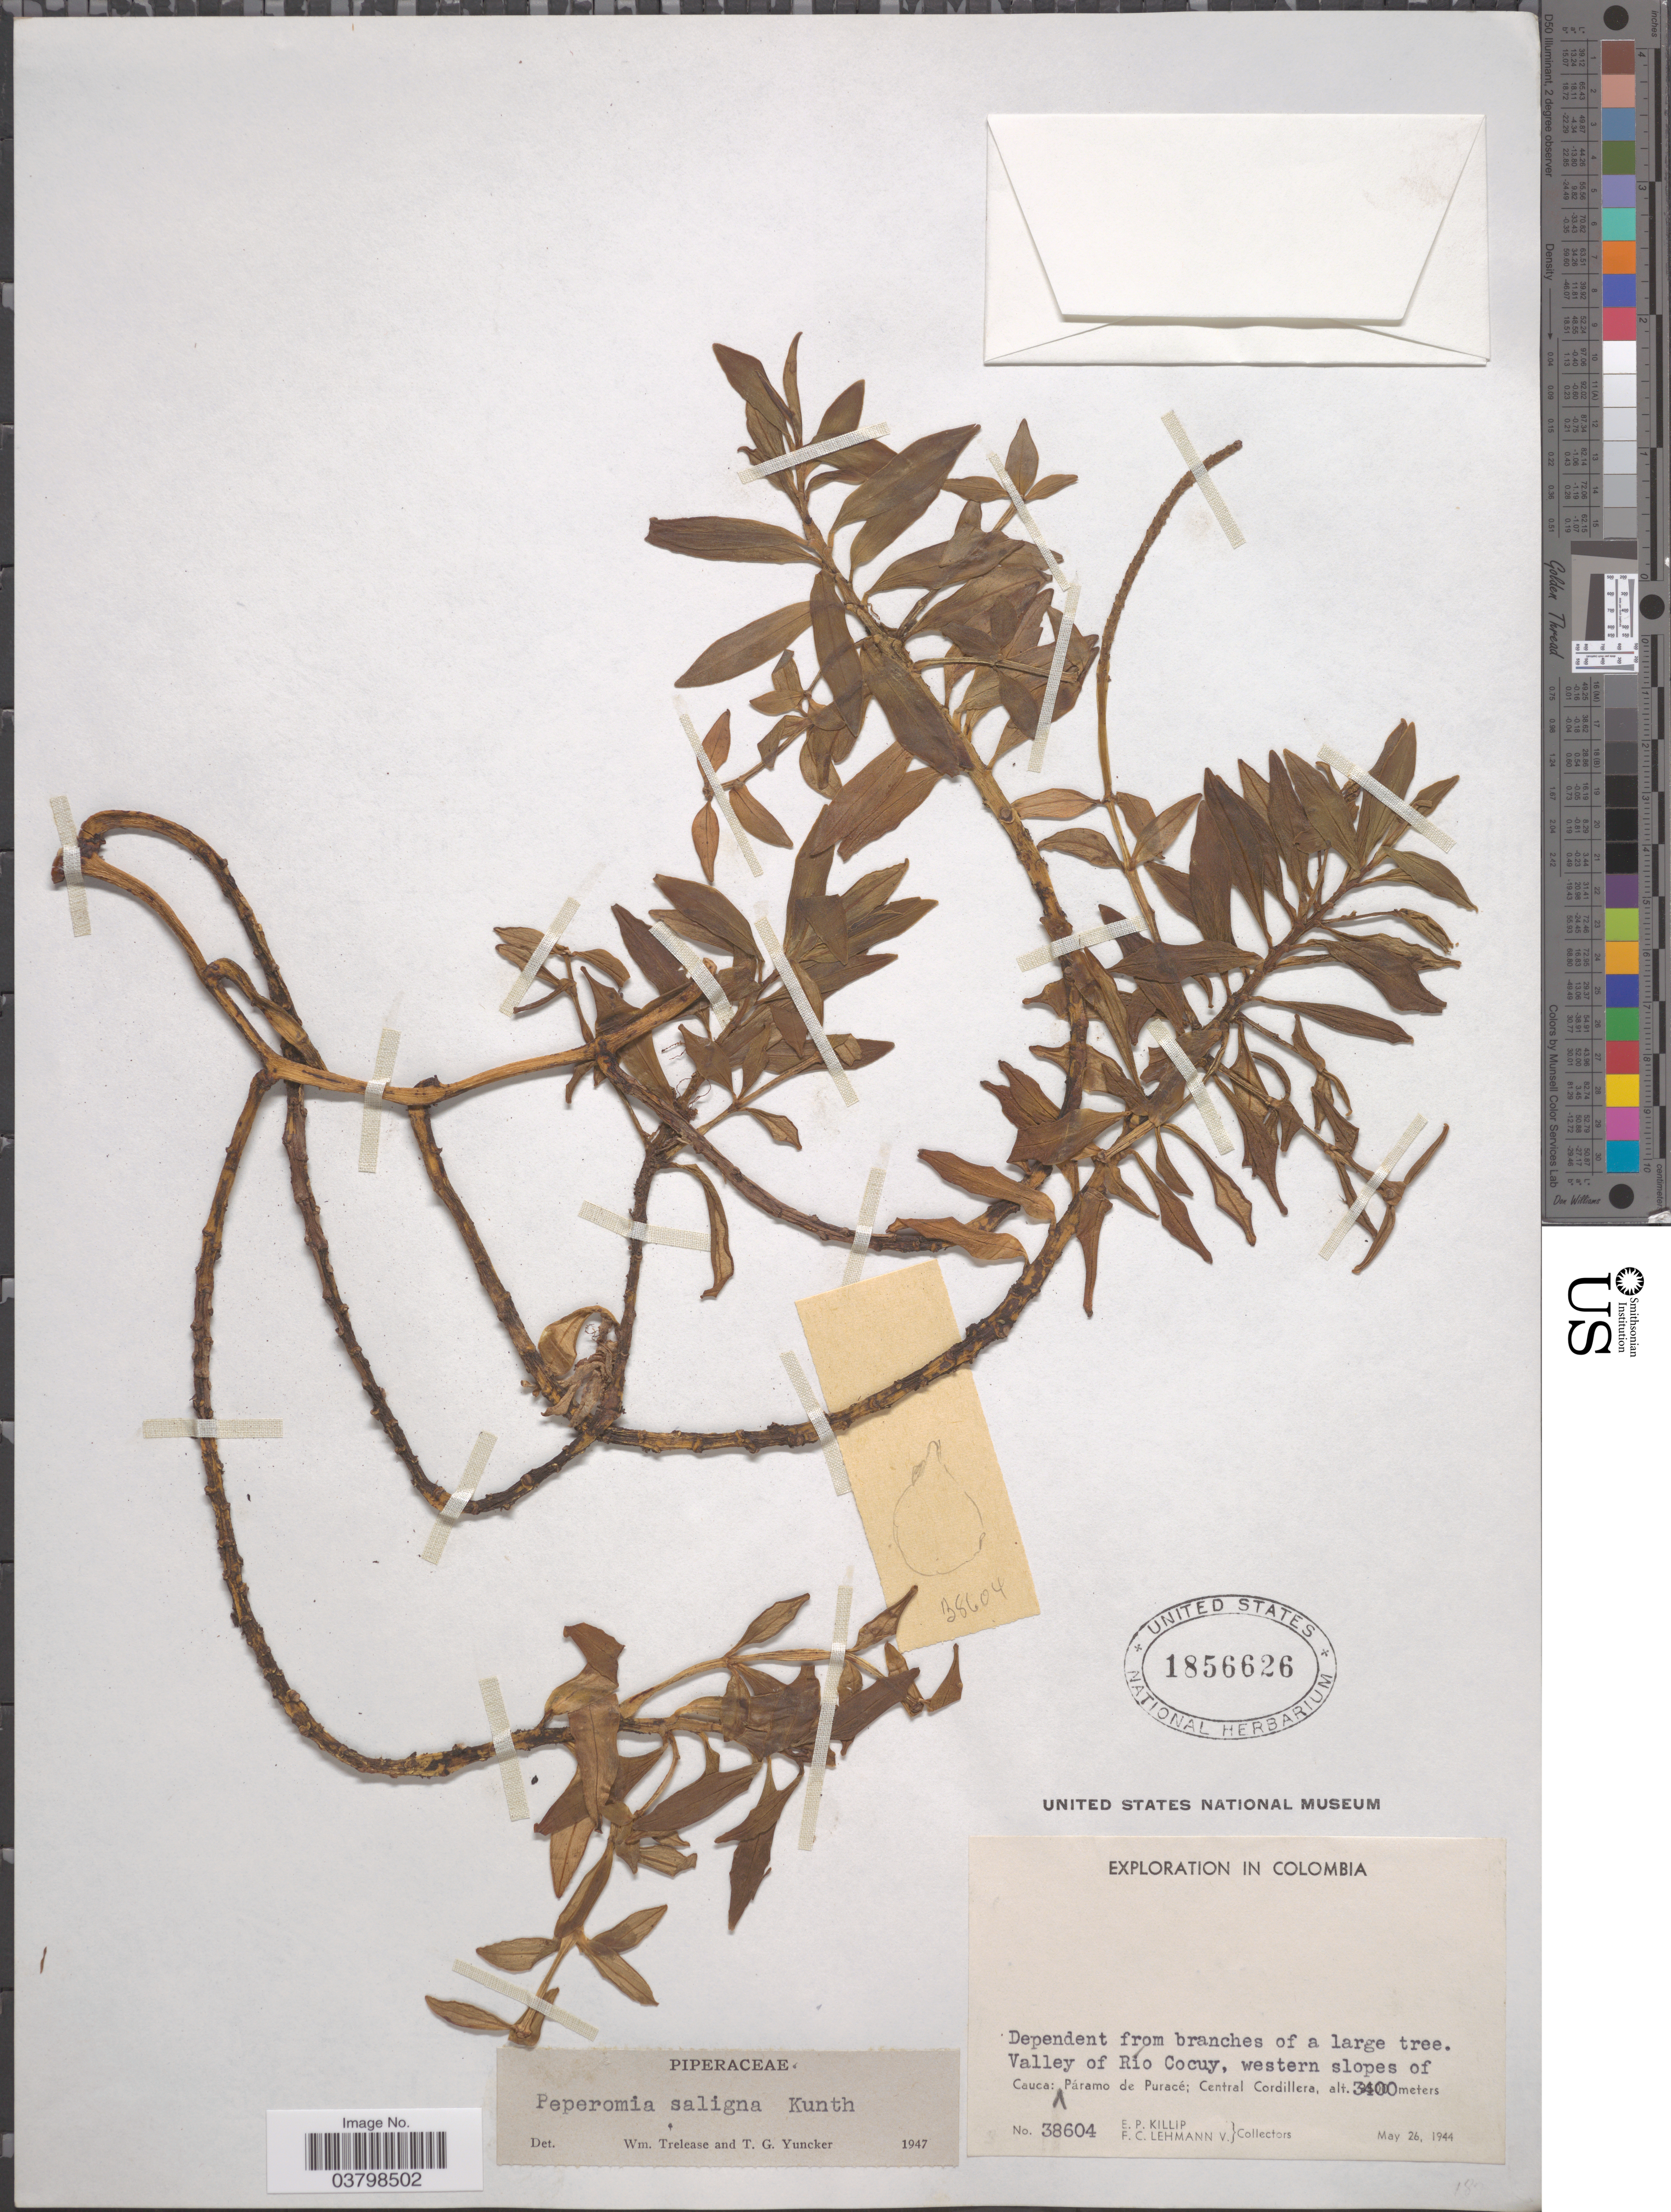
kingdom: Plantae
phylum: Tracheophyta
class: Magnoliopsida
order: Piperales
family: Piperaceae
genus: Peperomia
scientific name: Peperomia saligna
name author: Kunth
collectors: E. P. Killip & F. Lehmann v.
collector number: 38604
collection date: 1944-05-26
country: Colombia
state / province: Cauca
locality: Valley of Río Cocuy, western slopes of Cauca: Páramo de Puracé; Central Cordillera.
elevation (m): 3400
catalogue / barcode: US 1856626